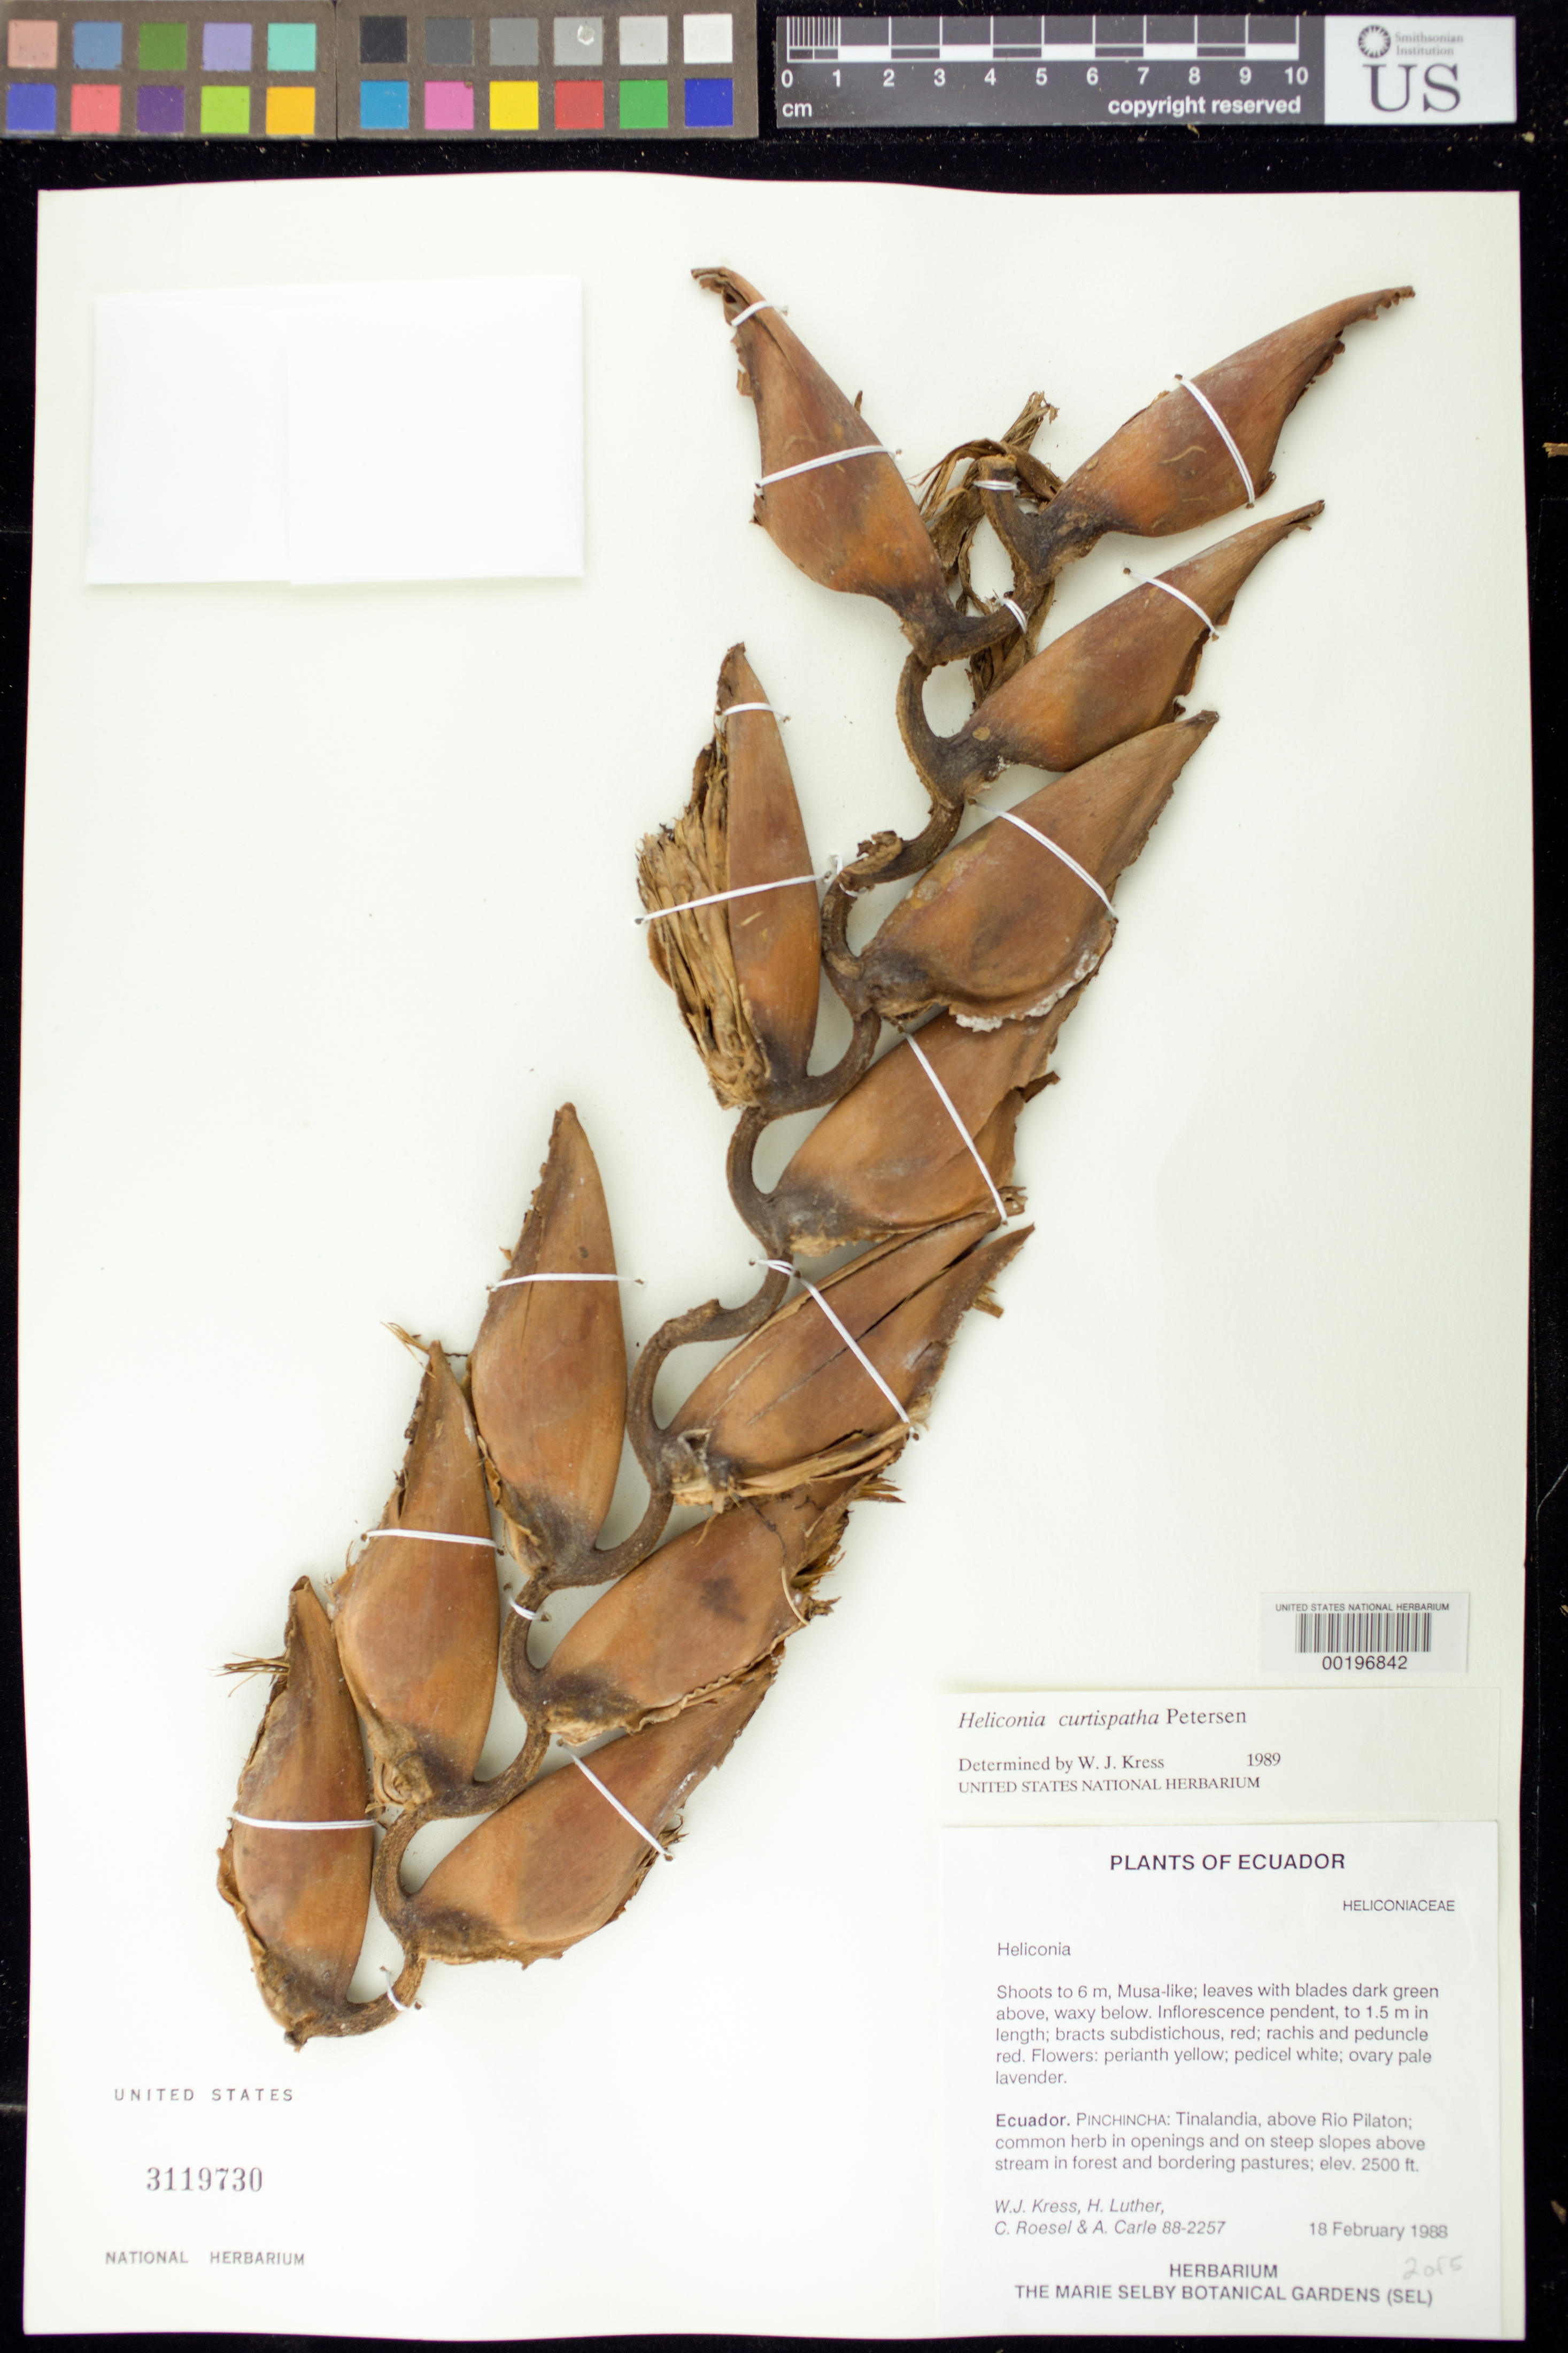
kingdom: Plantae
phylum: Tracheophyta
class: Liliopsida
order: Zingiberales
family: Heliconiaceae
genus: Heliconia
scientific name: Heliconia curtispatha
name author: Petersen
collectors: W. J. Kress, Harry E. Luther, C. S. Roesel & A. Carle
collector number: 88-2257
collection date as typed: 18 Feb 1988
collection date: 1988-02-18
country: Ecuador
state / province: Pichincha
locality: Tinalandia, above Rio pilaton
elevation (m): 762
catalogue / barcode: US 3119730